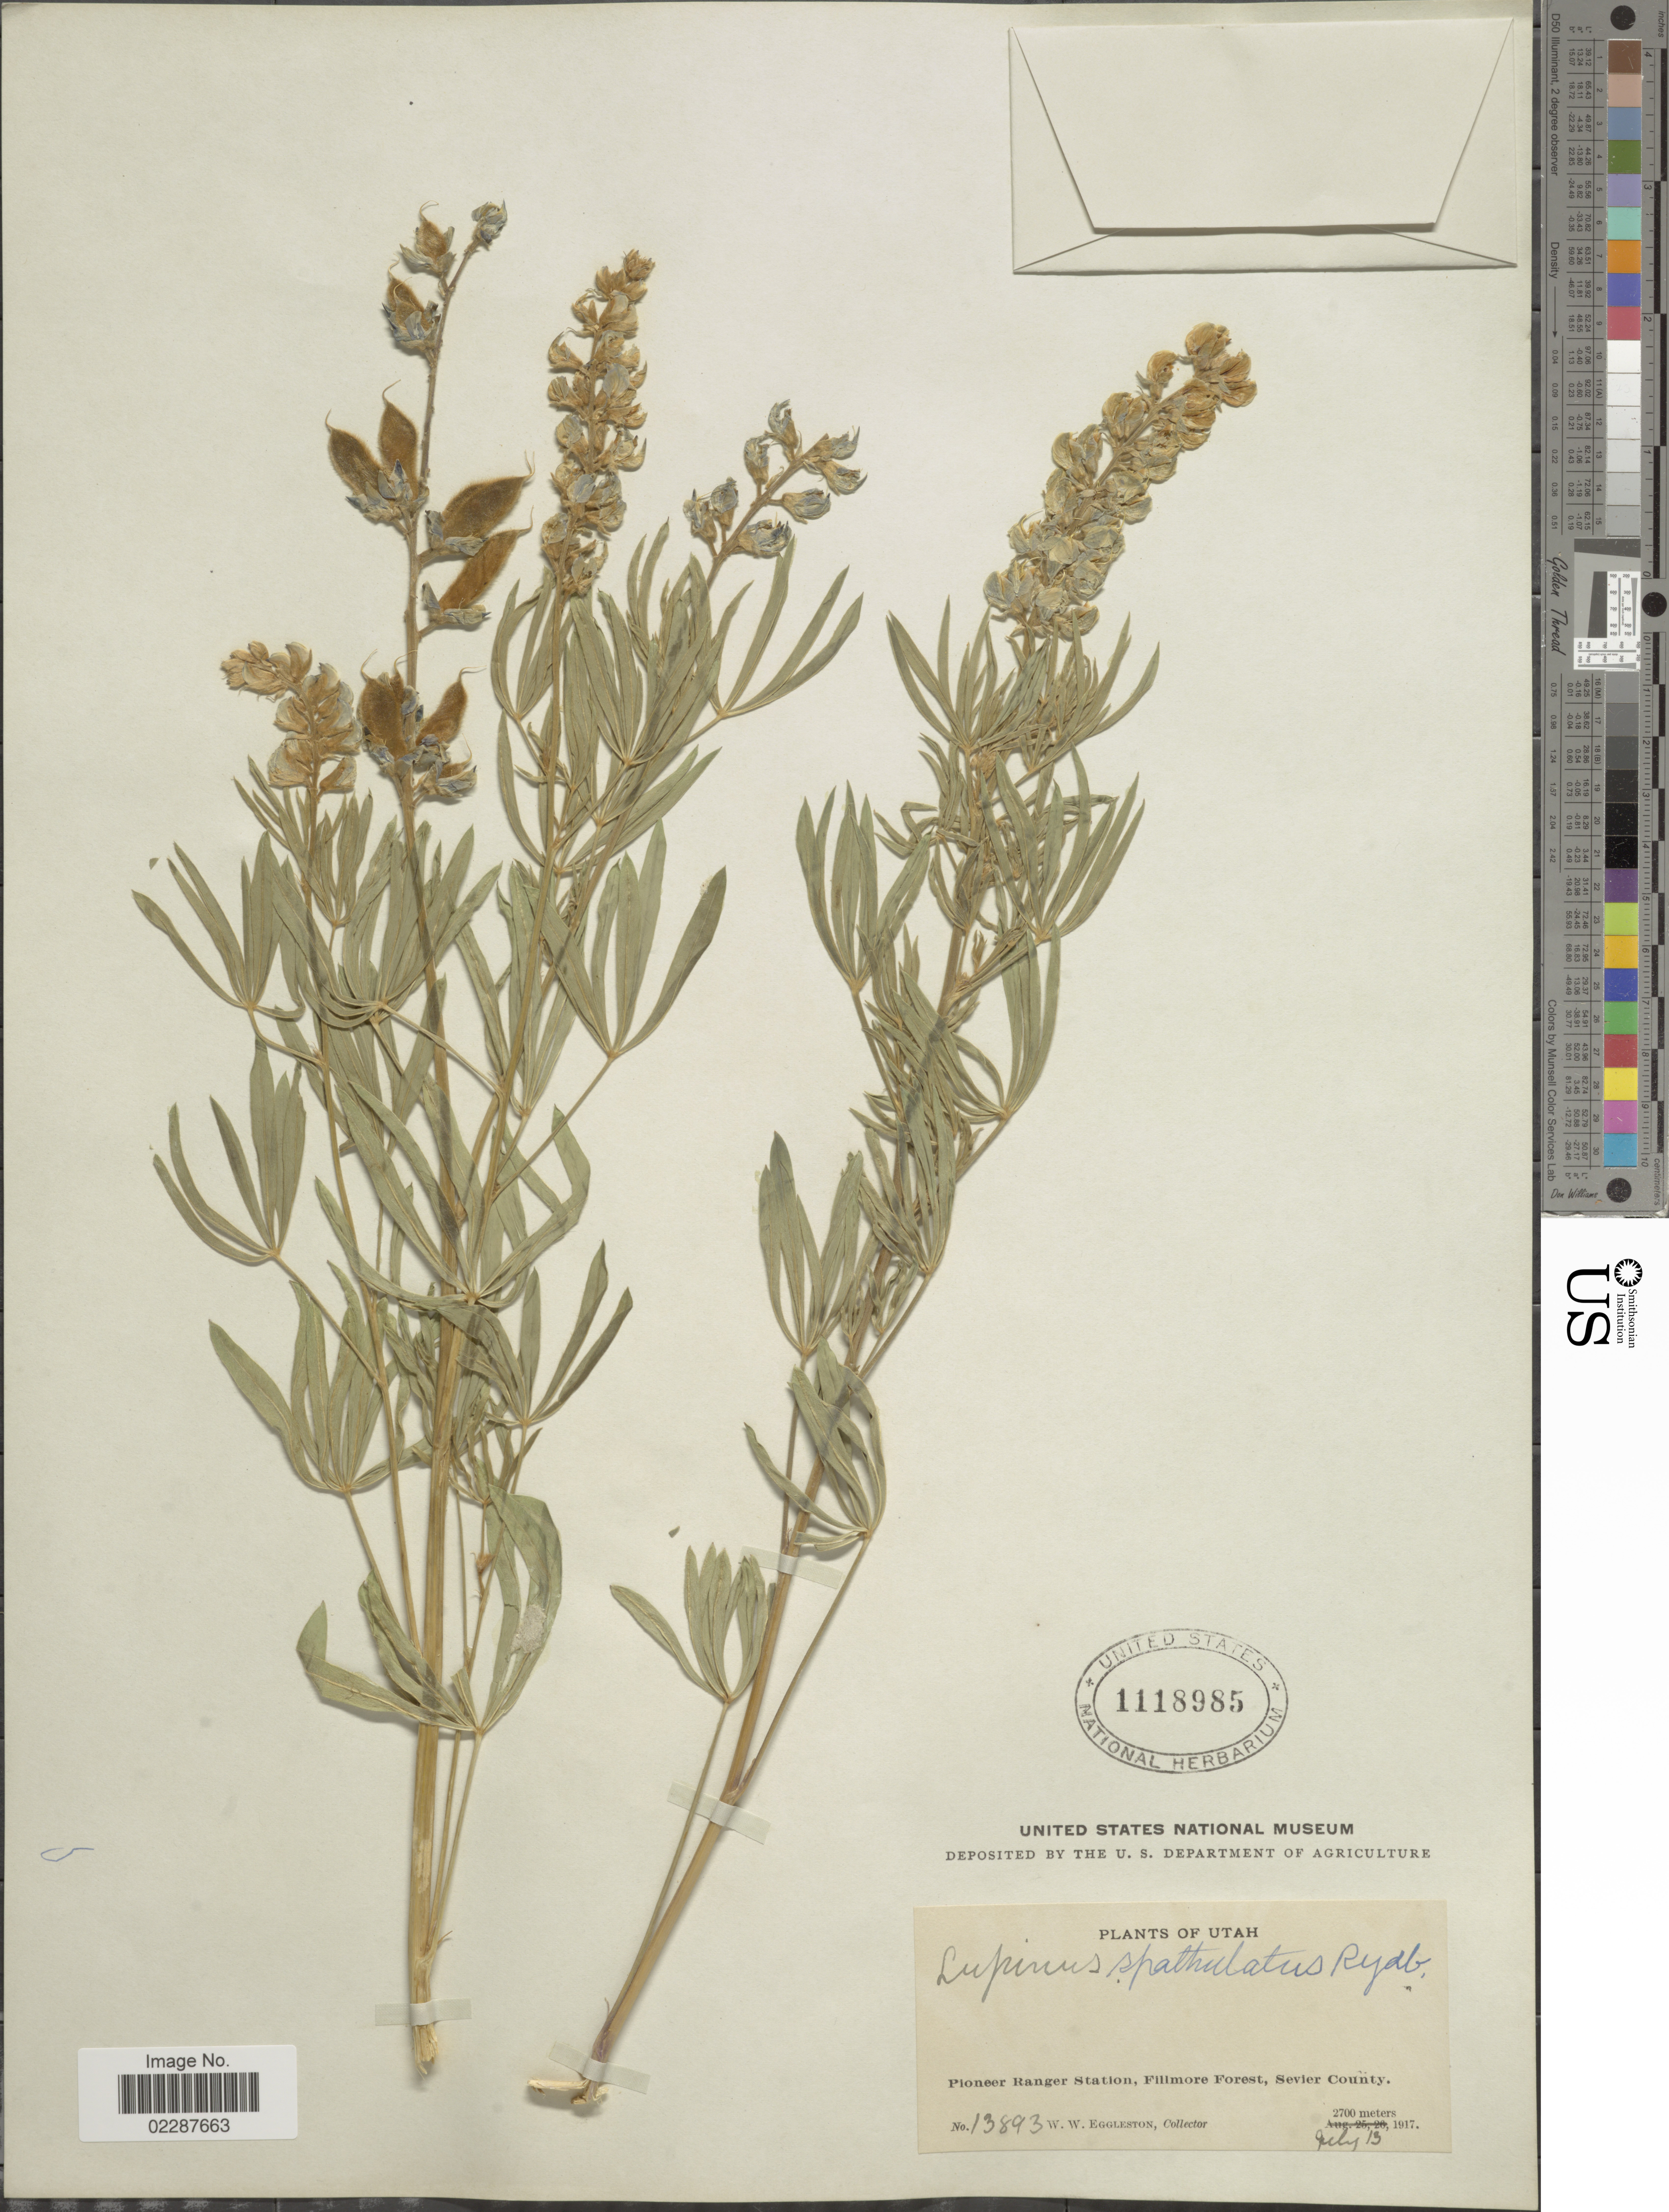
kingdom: Plantae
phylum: Tracheophyta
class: Magnoliopsida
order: Fabales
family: Fabaceae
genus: Lupinus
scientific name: Lupinus spathulatus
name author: Rydb.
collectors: W. W. Eggleston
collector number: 13893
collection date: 1917-07-13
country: United States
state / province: Utah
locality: Pioneer Ranger Station, Fillmore Forest, Sevier County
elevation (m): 2700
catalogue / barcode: US 1118985